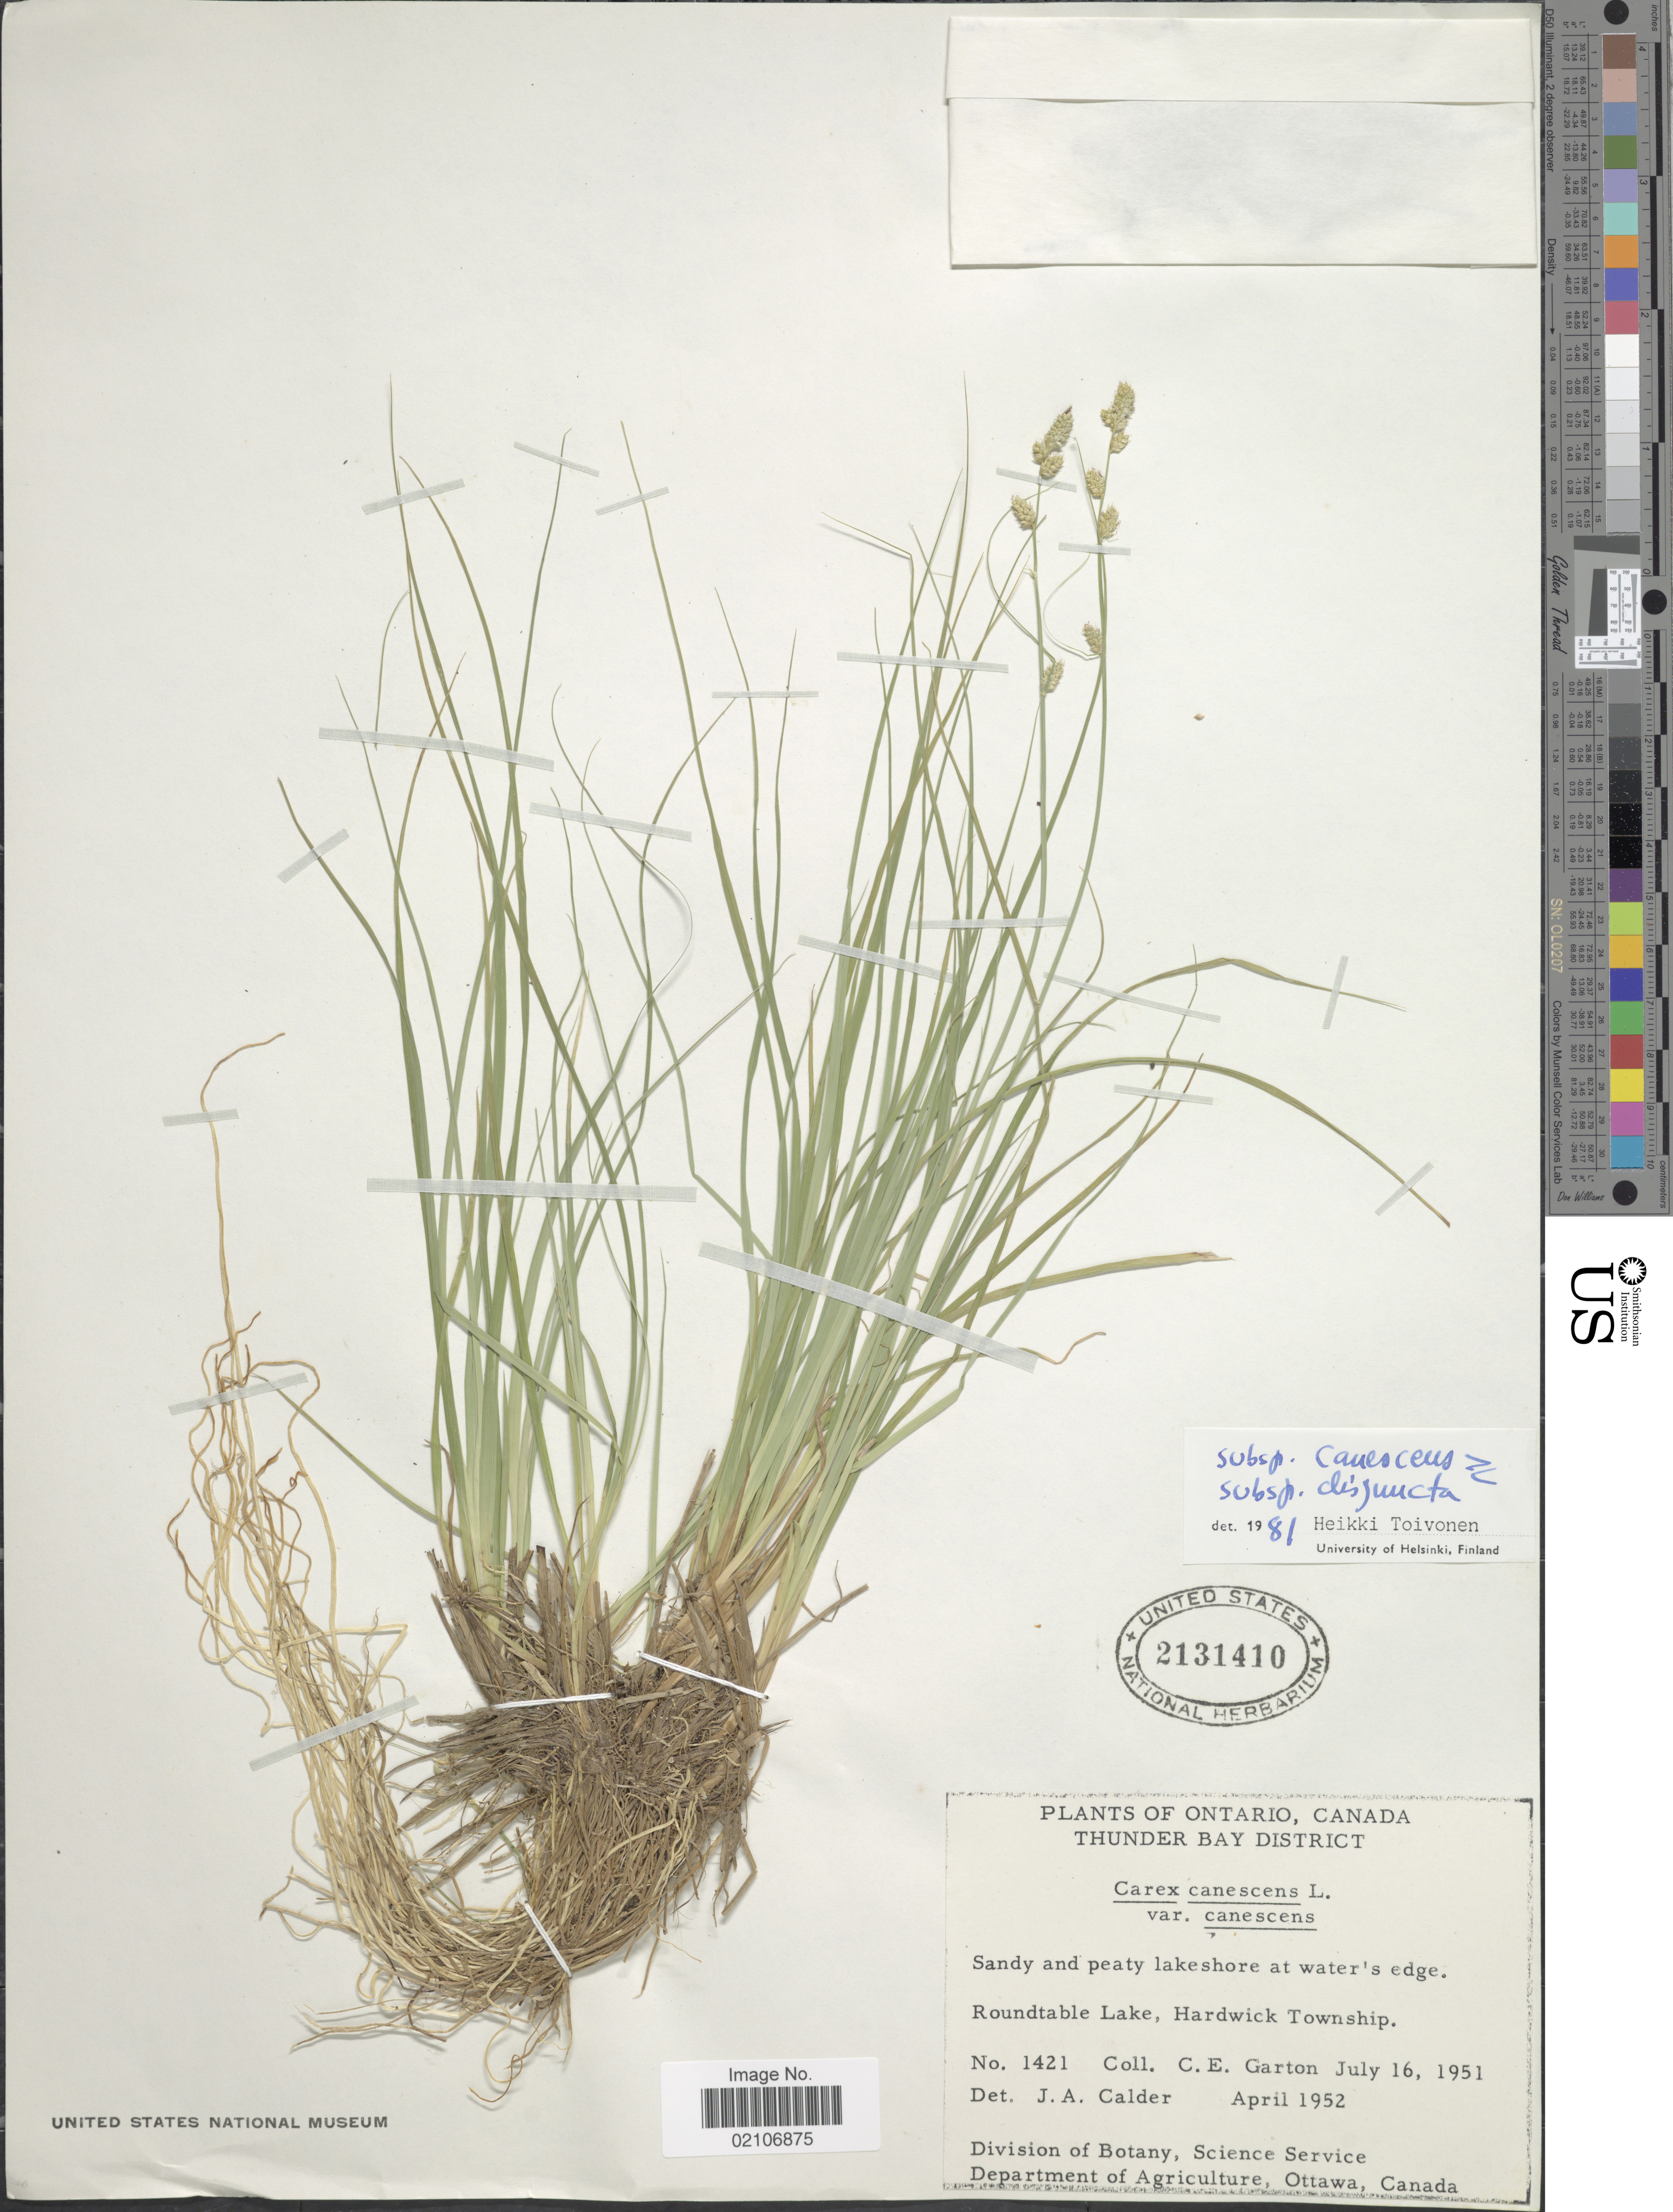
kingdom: Plantae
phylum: Tracheophyta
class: Liliopsida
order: Poales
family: Cyperaceae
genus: Carex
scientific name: Carex canescens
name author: L.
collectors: C. E. Garton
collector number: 1421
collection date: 1951-07-16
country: Canada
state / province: Ontario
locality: Ontario, Canada, Thunder Bay District, Roundtable Lake, Hardwick Township.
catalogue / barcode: US 2131410